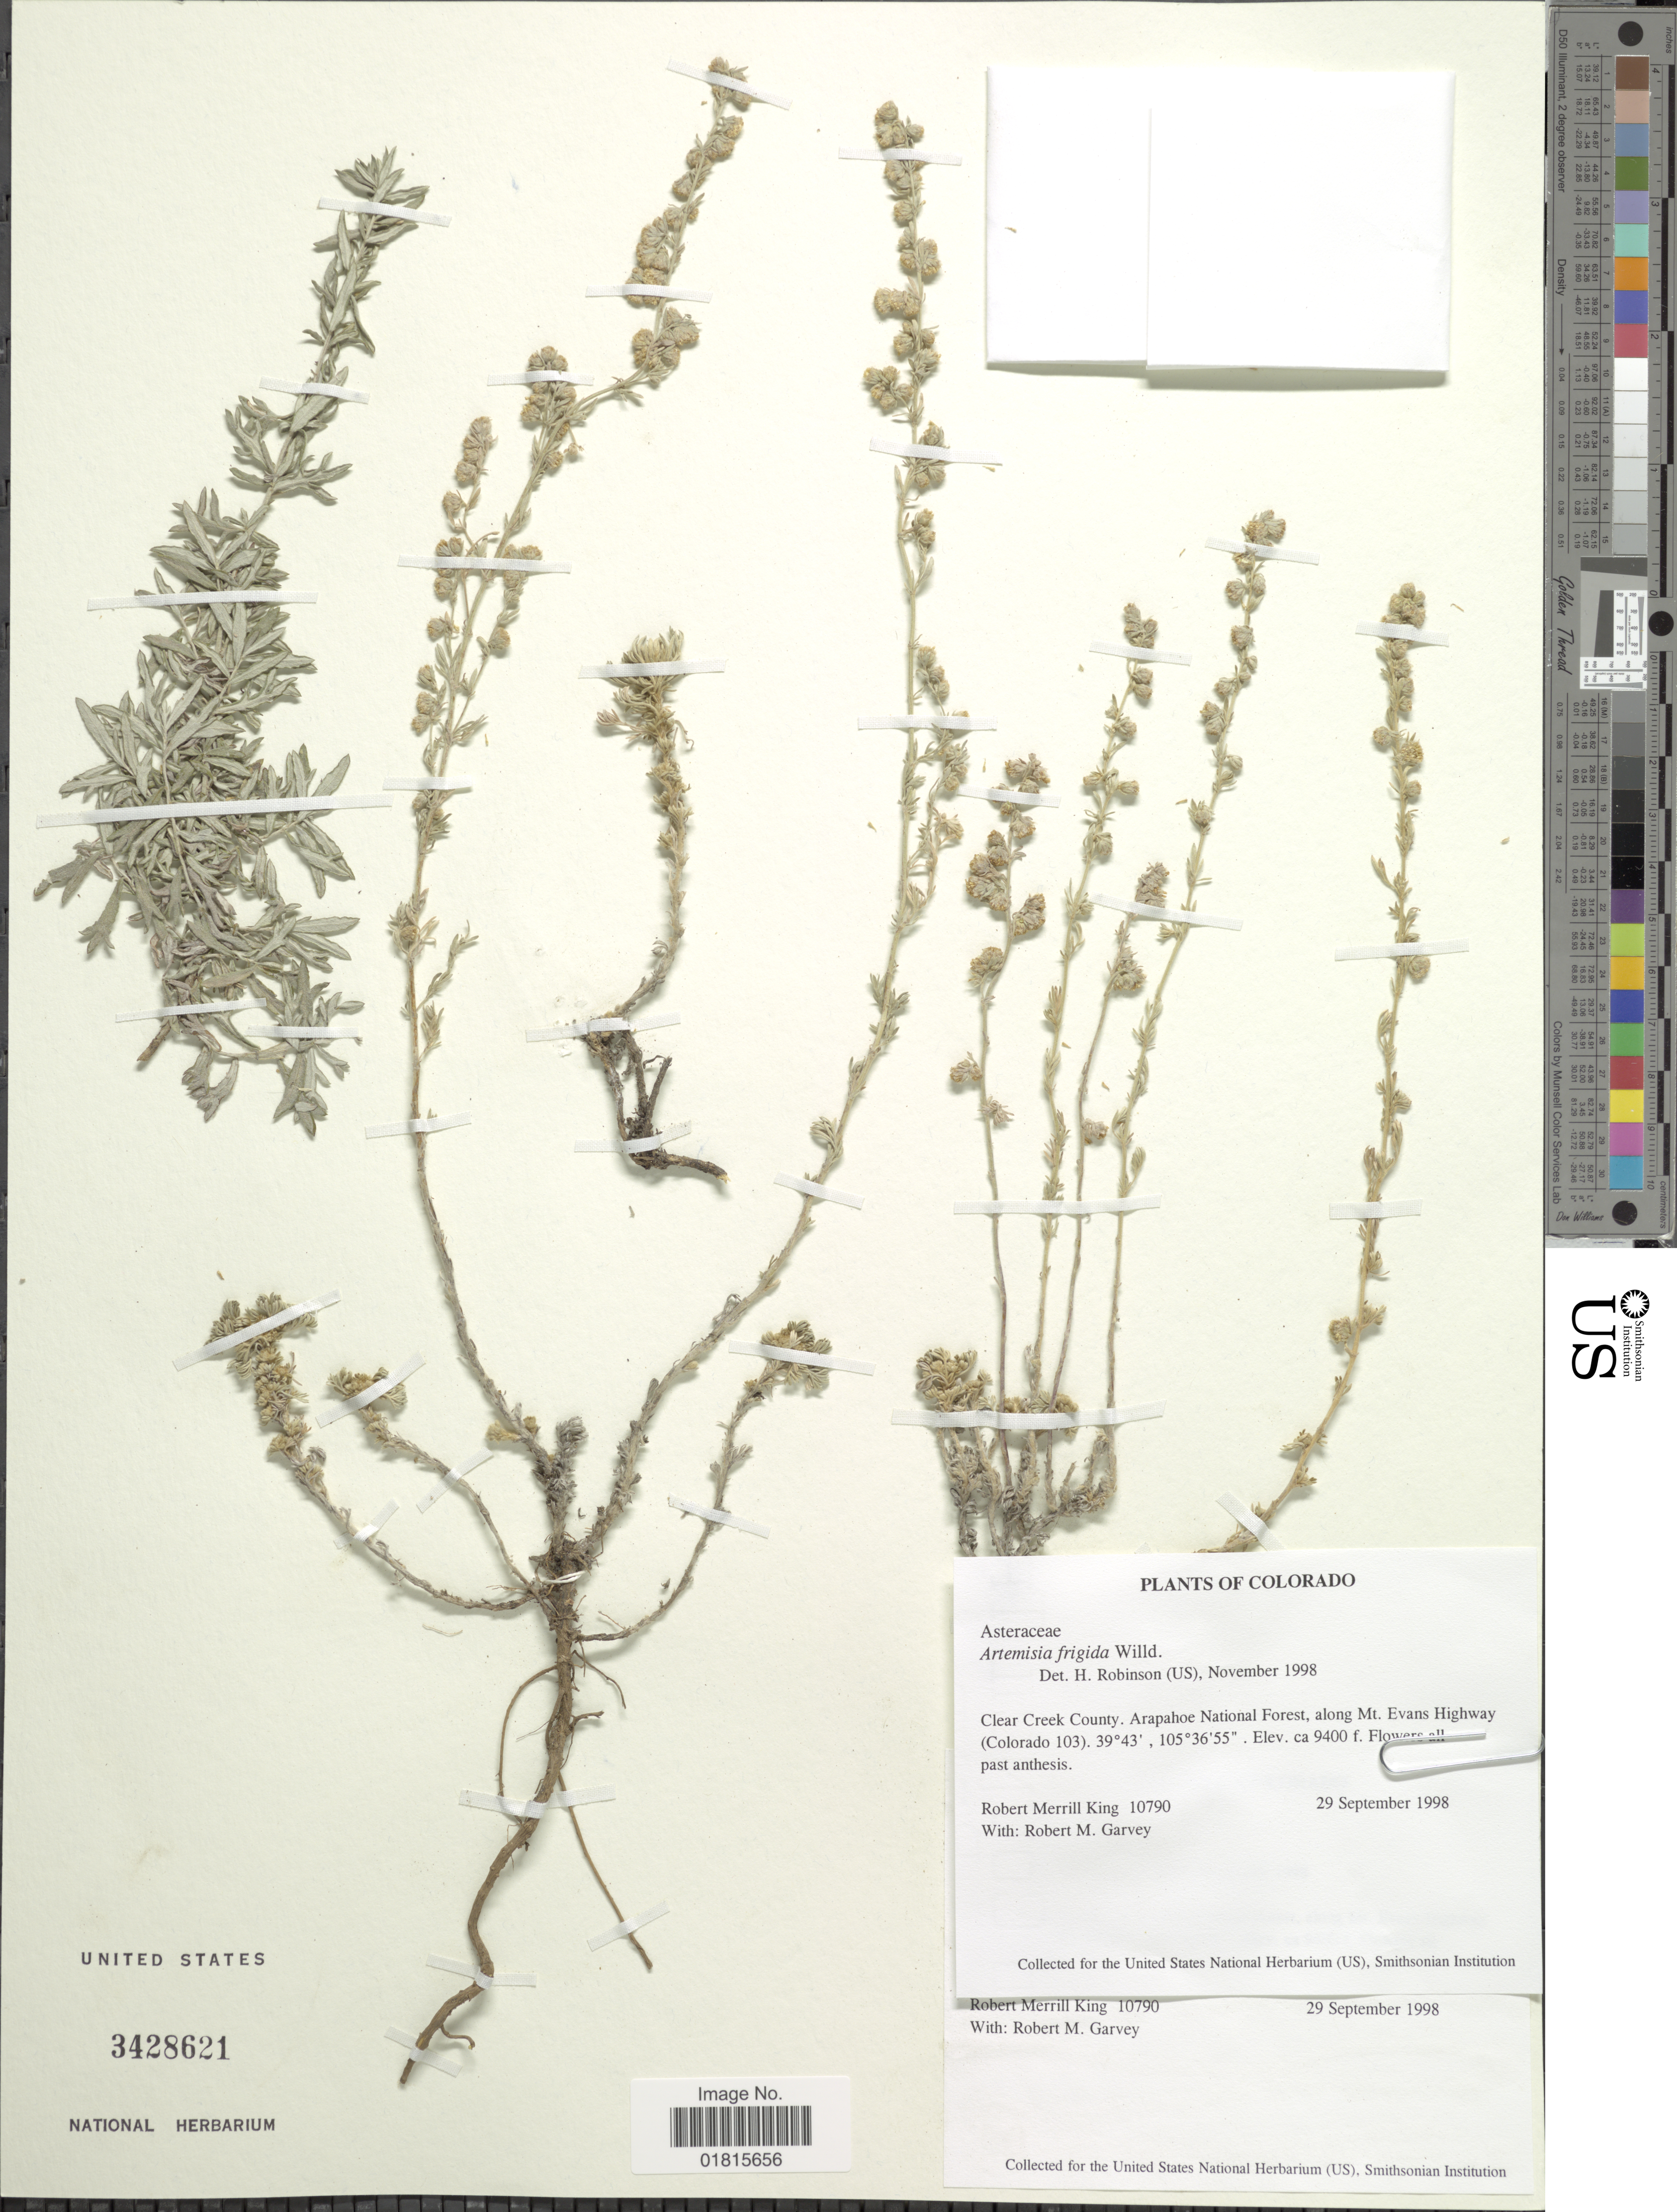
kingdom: Plantae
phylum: Tracheophyta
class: Magnoliopsida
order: Asterales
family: Asteraceae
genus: Artemisia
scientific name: Artemisia frigida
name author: Willd.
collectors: R. M. King & R. Garvey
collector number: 10790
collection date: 1998-09-29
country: United States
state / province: Colorado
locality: Clear Creek County. Arapahoe National Forest, along Mt. Evans Highway (Colorado 103)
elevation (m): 2865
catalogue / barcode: US 3428621